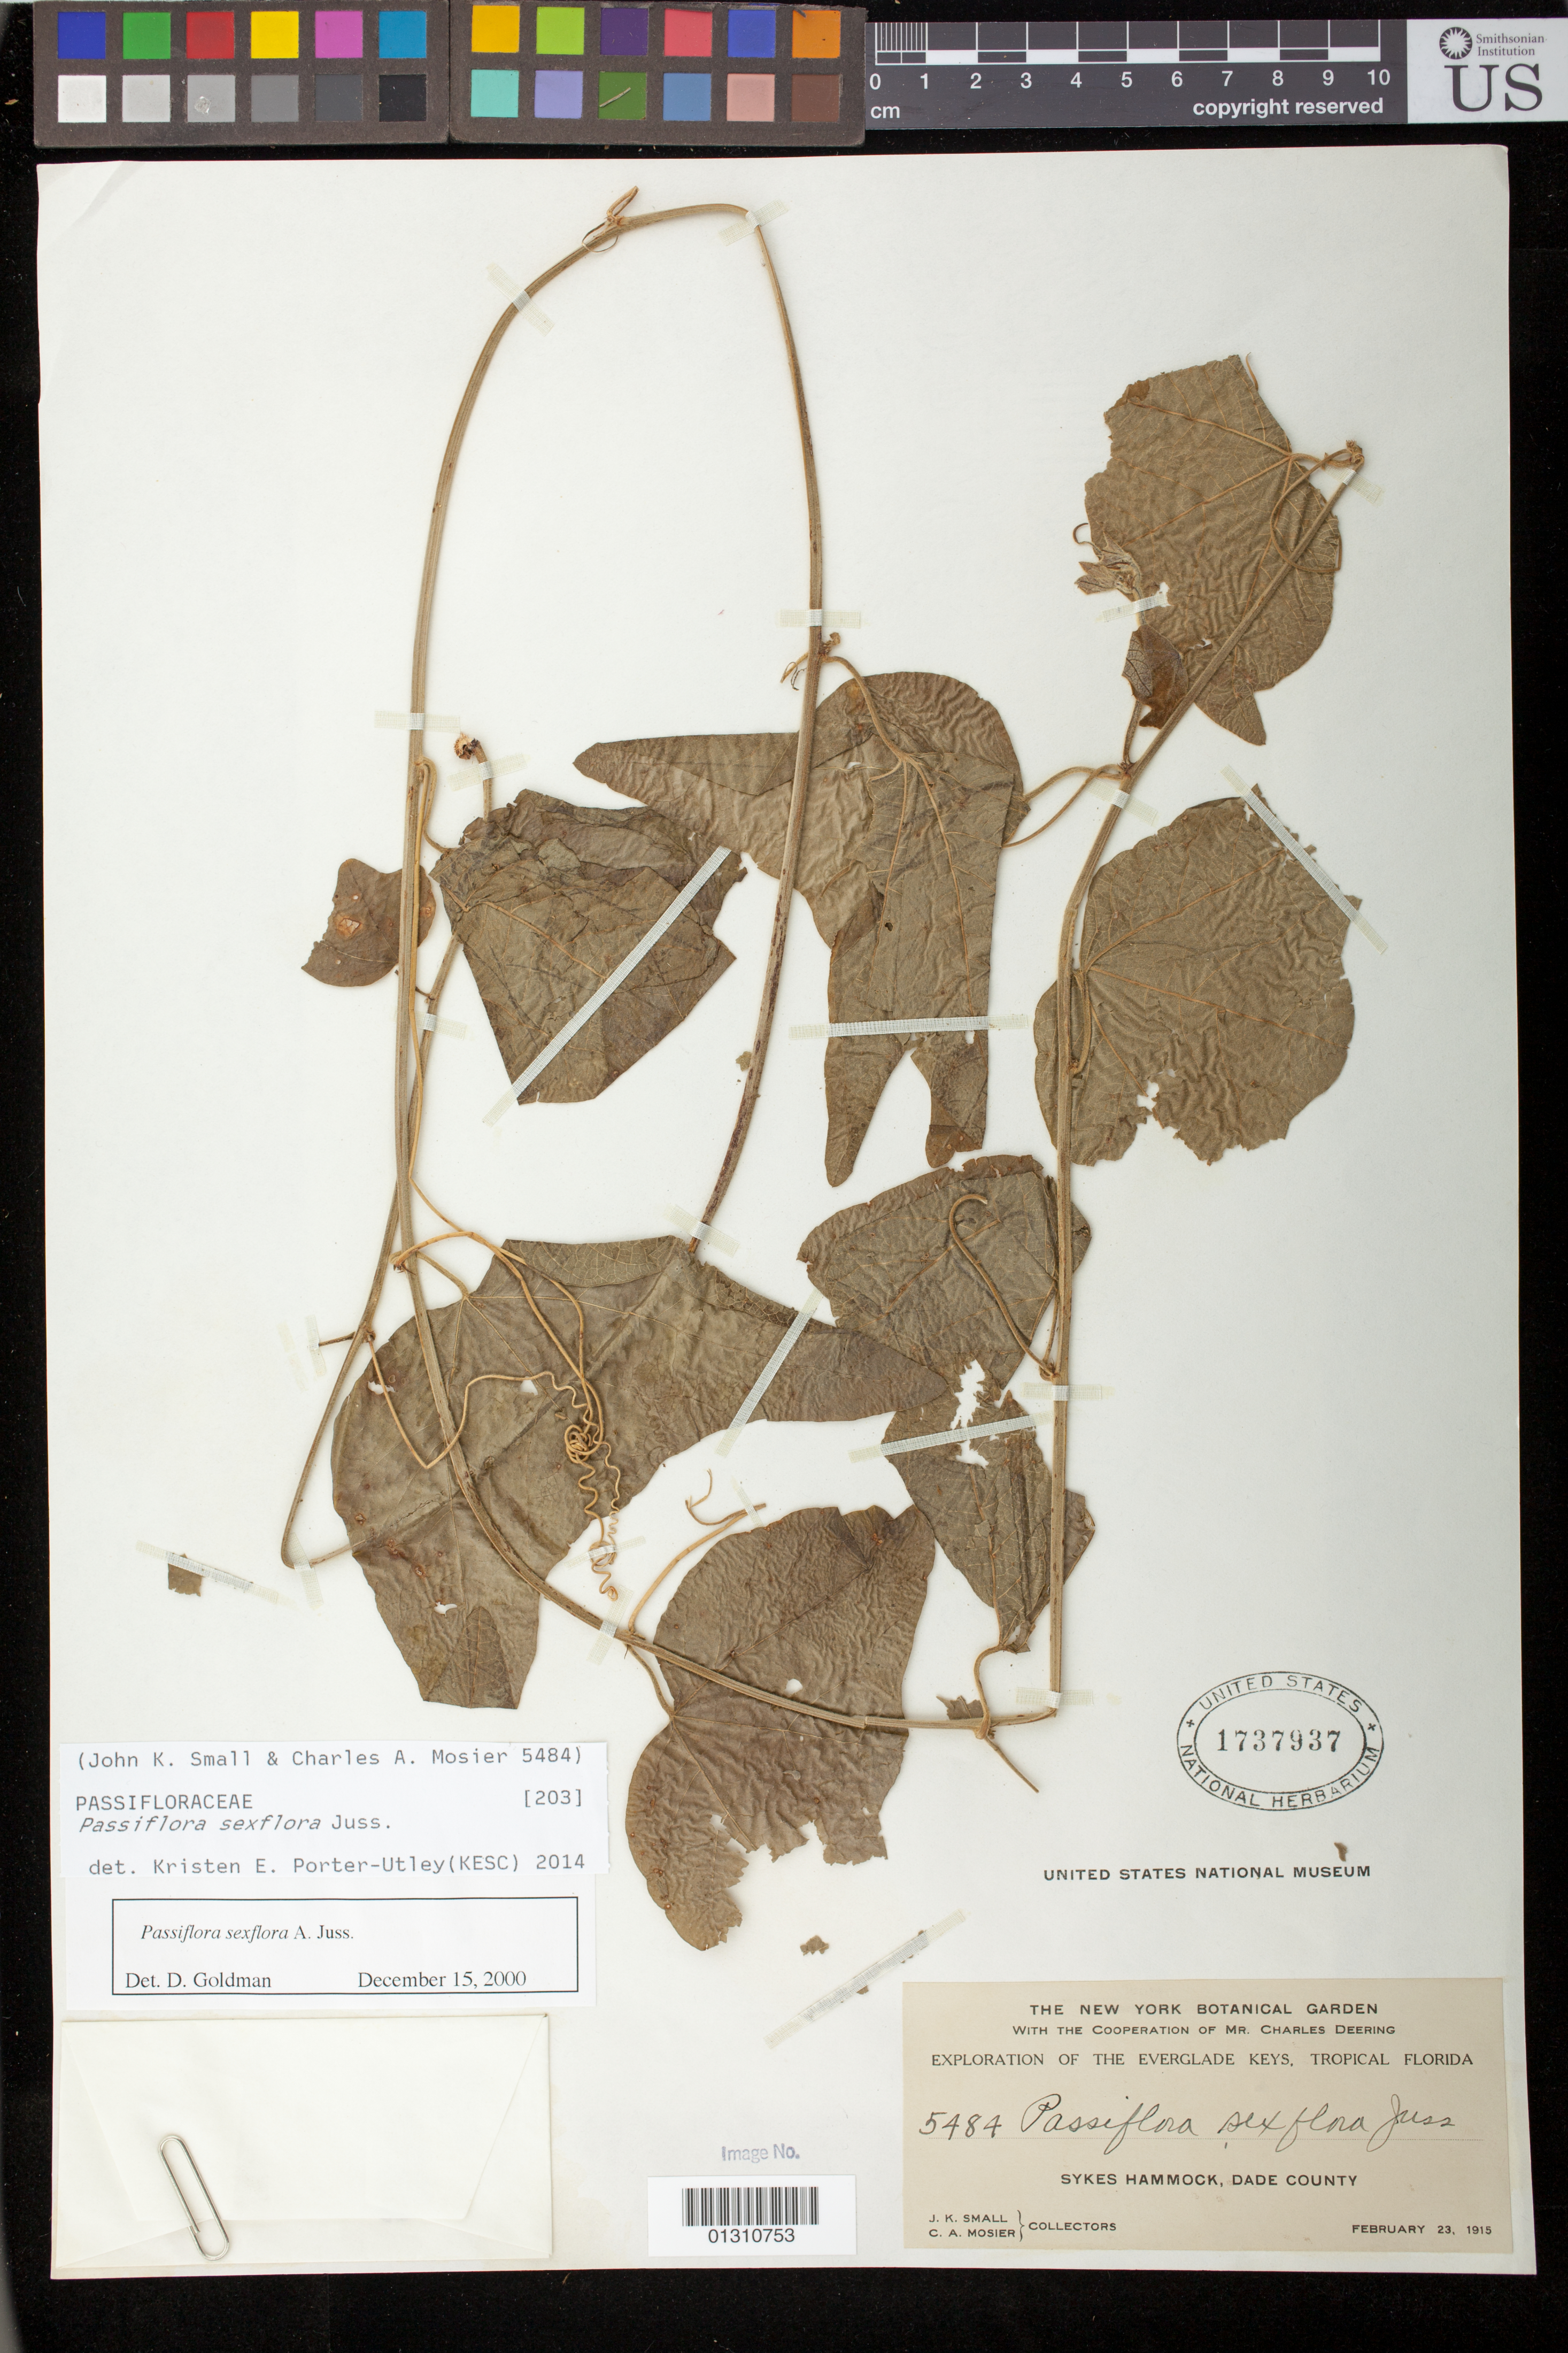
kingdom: Plantae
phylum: Tracheophyta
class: Magnoliopsida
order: Malpighiales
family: Passifloraceae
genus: Passiflora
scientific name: Passiflora sexflora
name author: Juss.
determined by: Porter-Utley, Kristen E.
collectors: J. K. Small & C. A. Mosier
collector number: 5484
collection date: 1915-02-23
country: United States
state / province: Florida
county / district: Dade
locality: Sykes Hammock. Exploration of the Everglade Keys, Tropical Florida.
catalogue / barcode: US 1737937